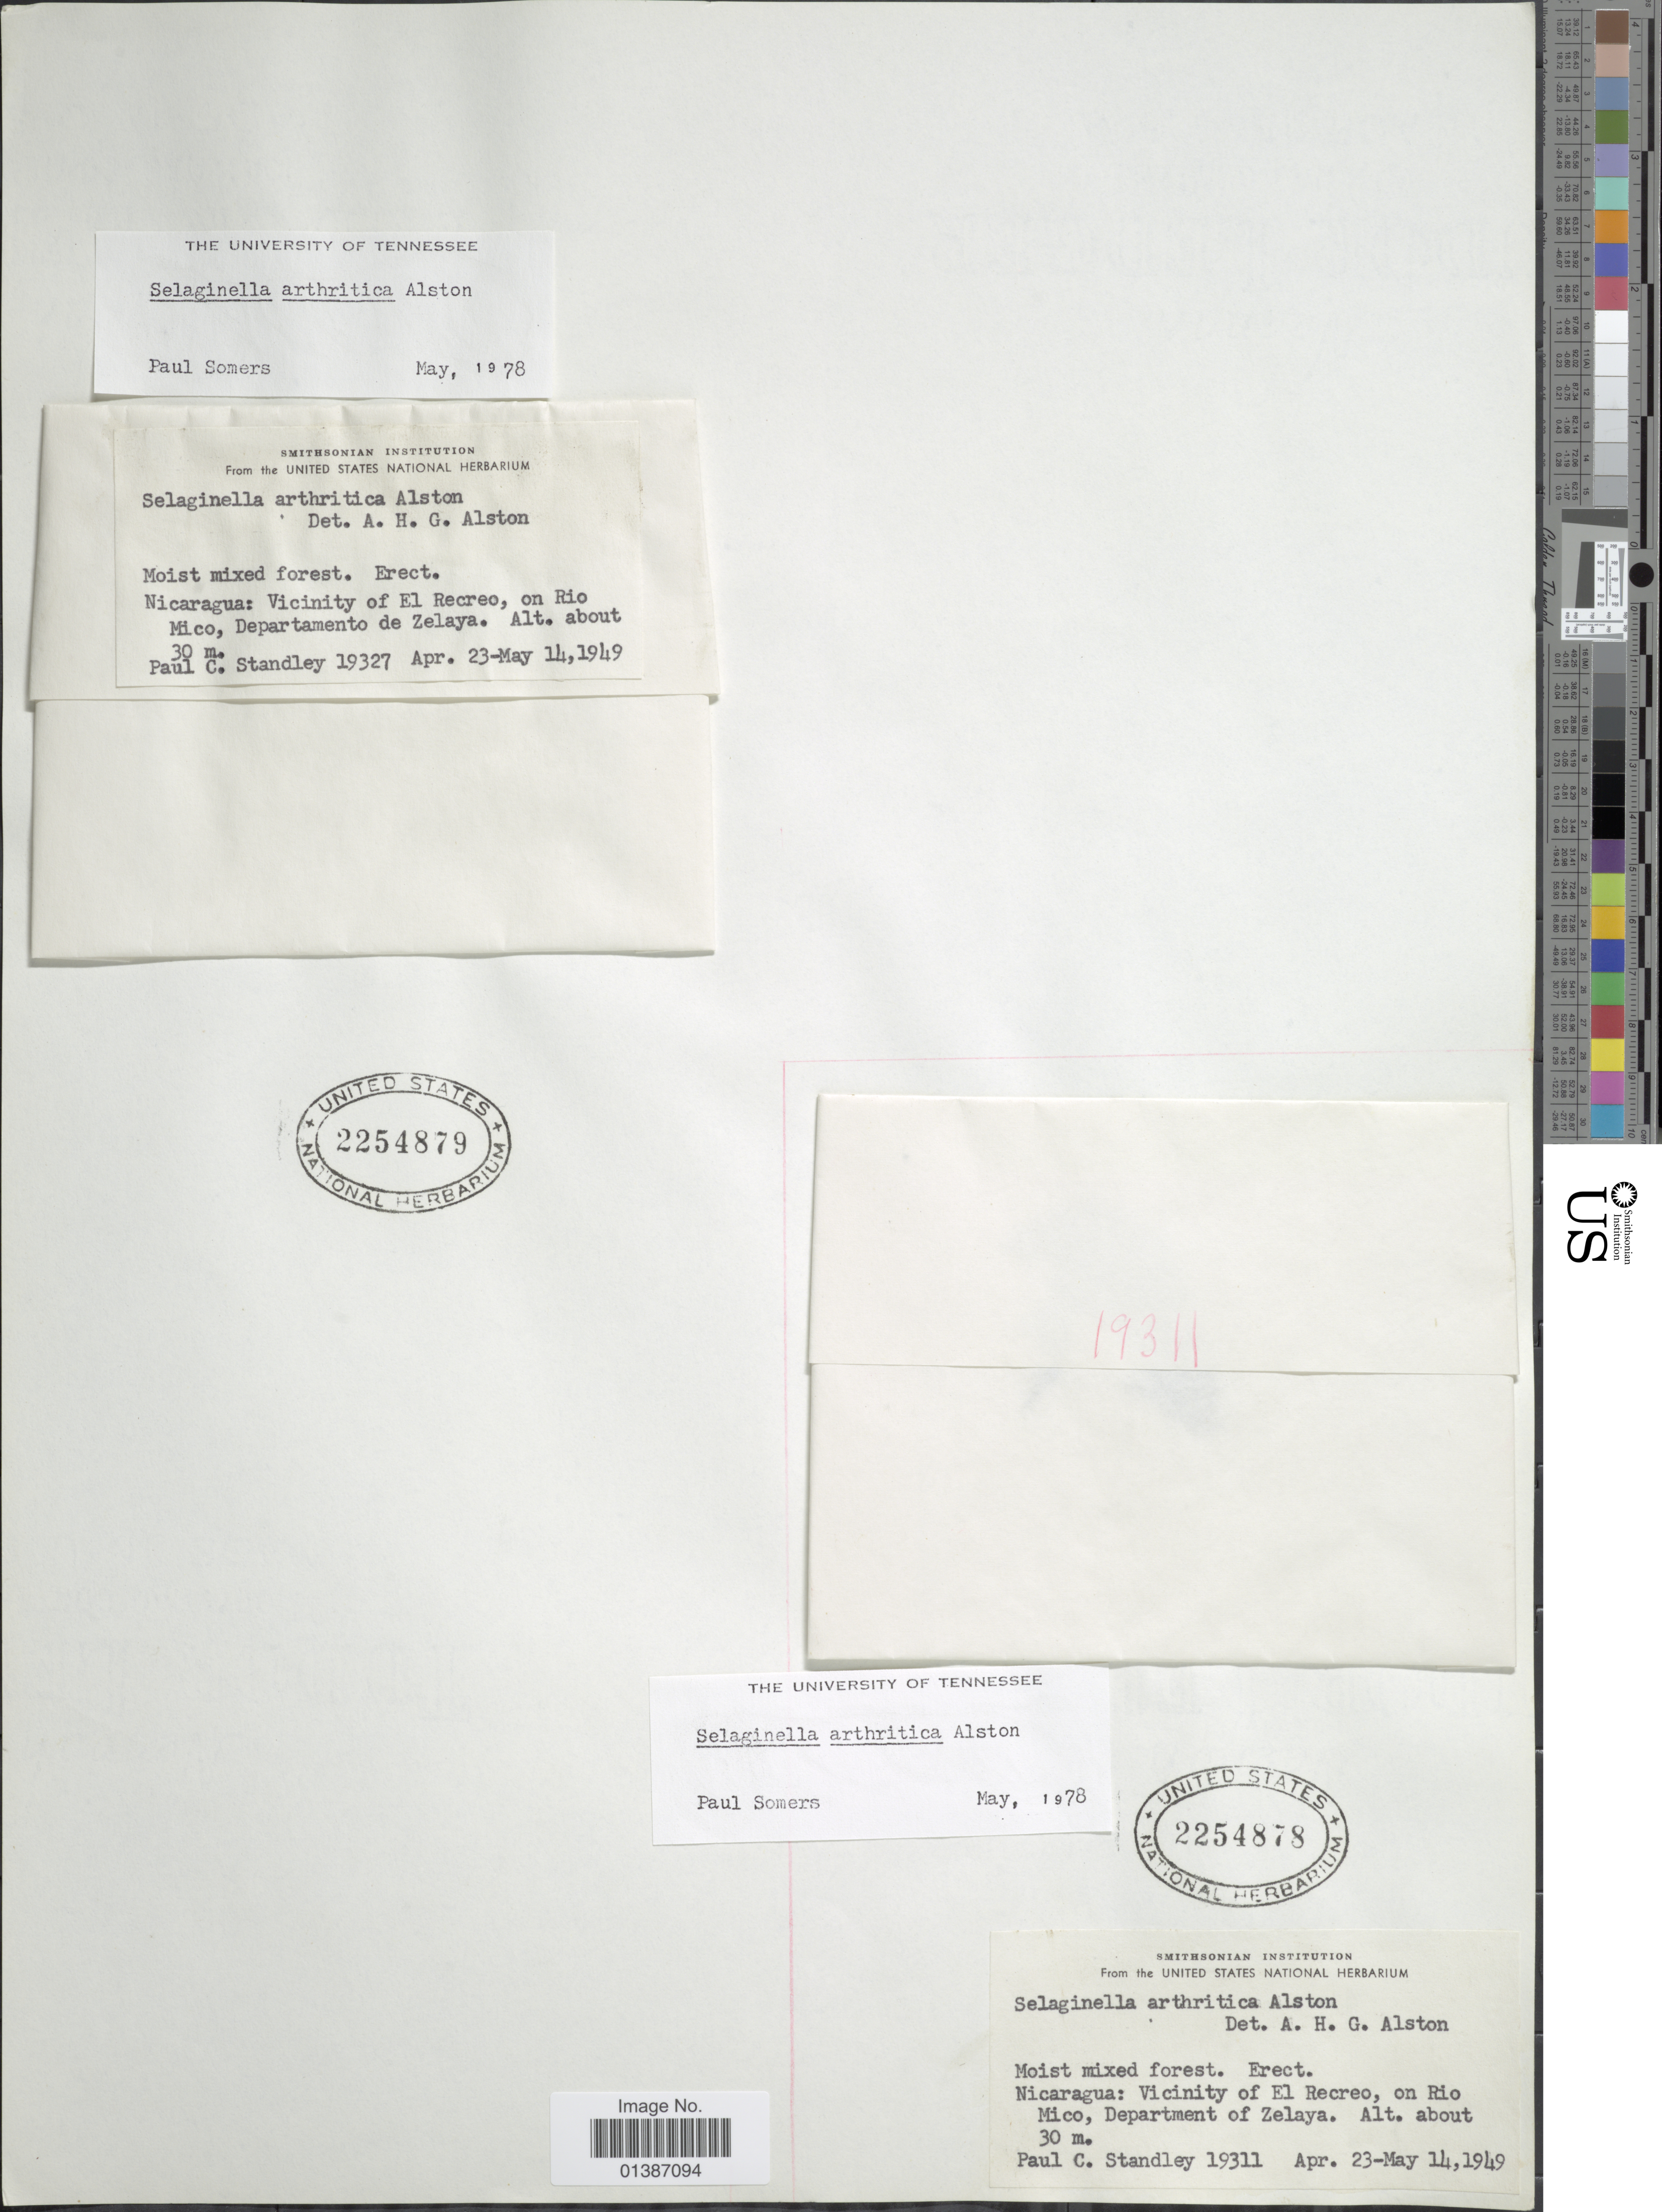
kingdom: Plantae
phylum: Tracheophyta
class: Lycopodiopsida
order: Selaginellales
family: Selaginellaceae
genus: Selaginella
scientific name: Selaginella arthritica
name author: Alston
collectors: P. C. Standley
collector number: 19311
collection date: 1949-04-23/1949-05-14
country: Nicaragua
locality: Nicaragua: Vicinity of El Recreo, on Rio Mico, Department of Zelaya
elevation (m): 30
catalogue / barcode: US 2254878